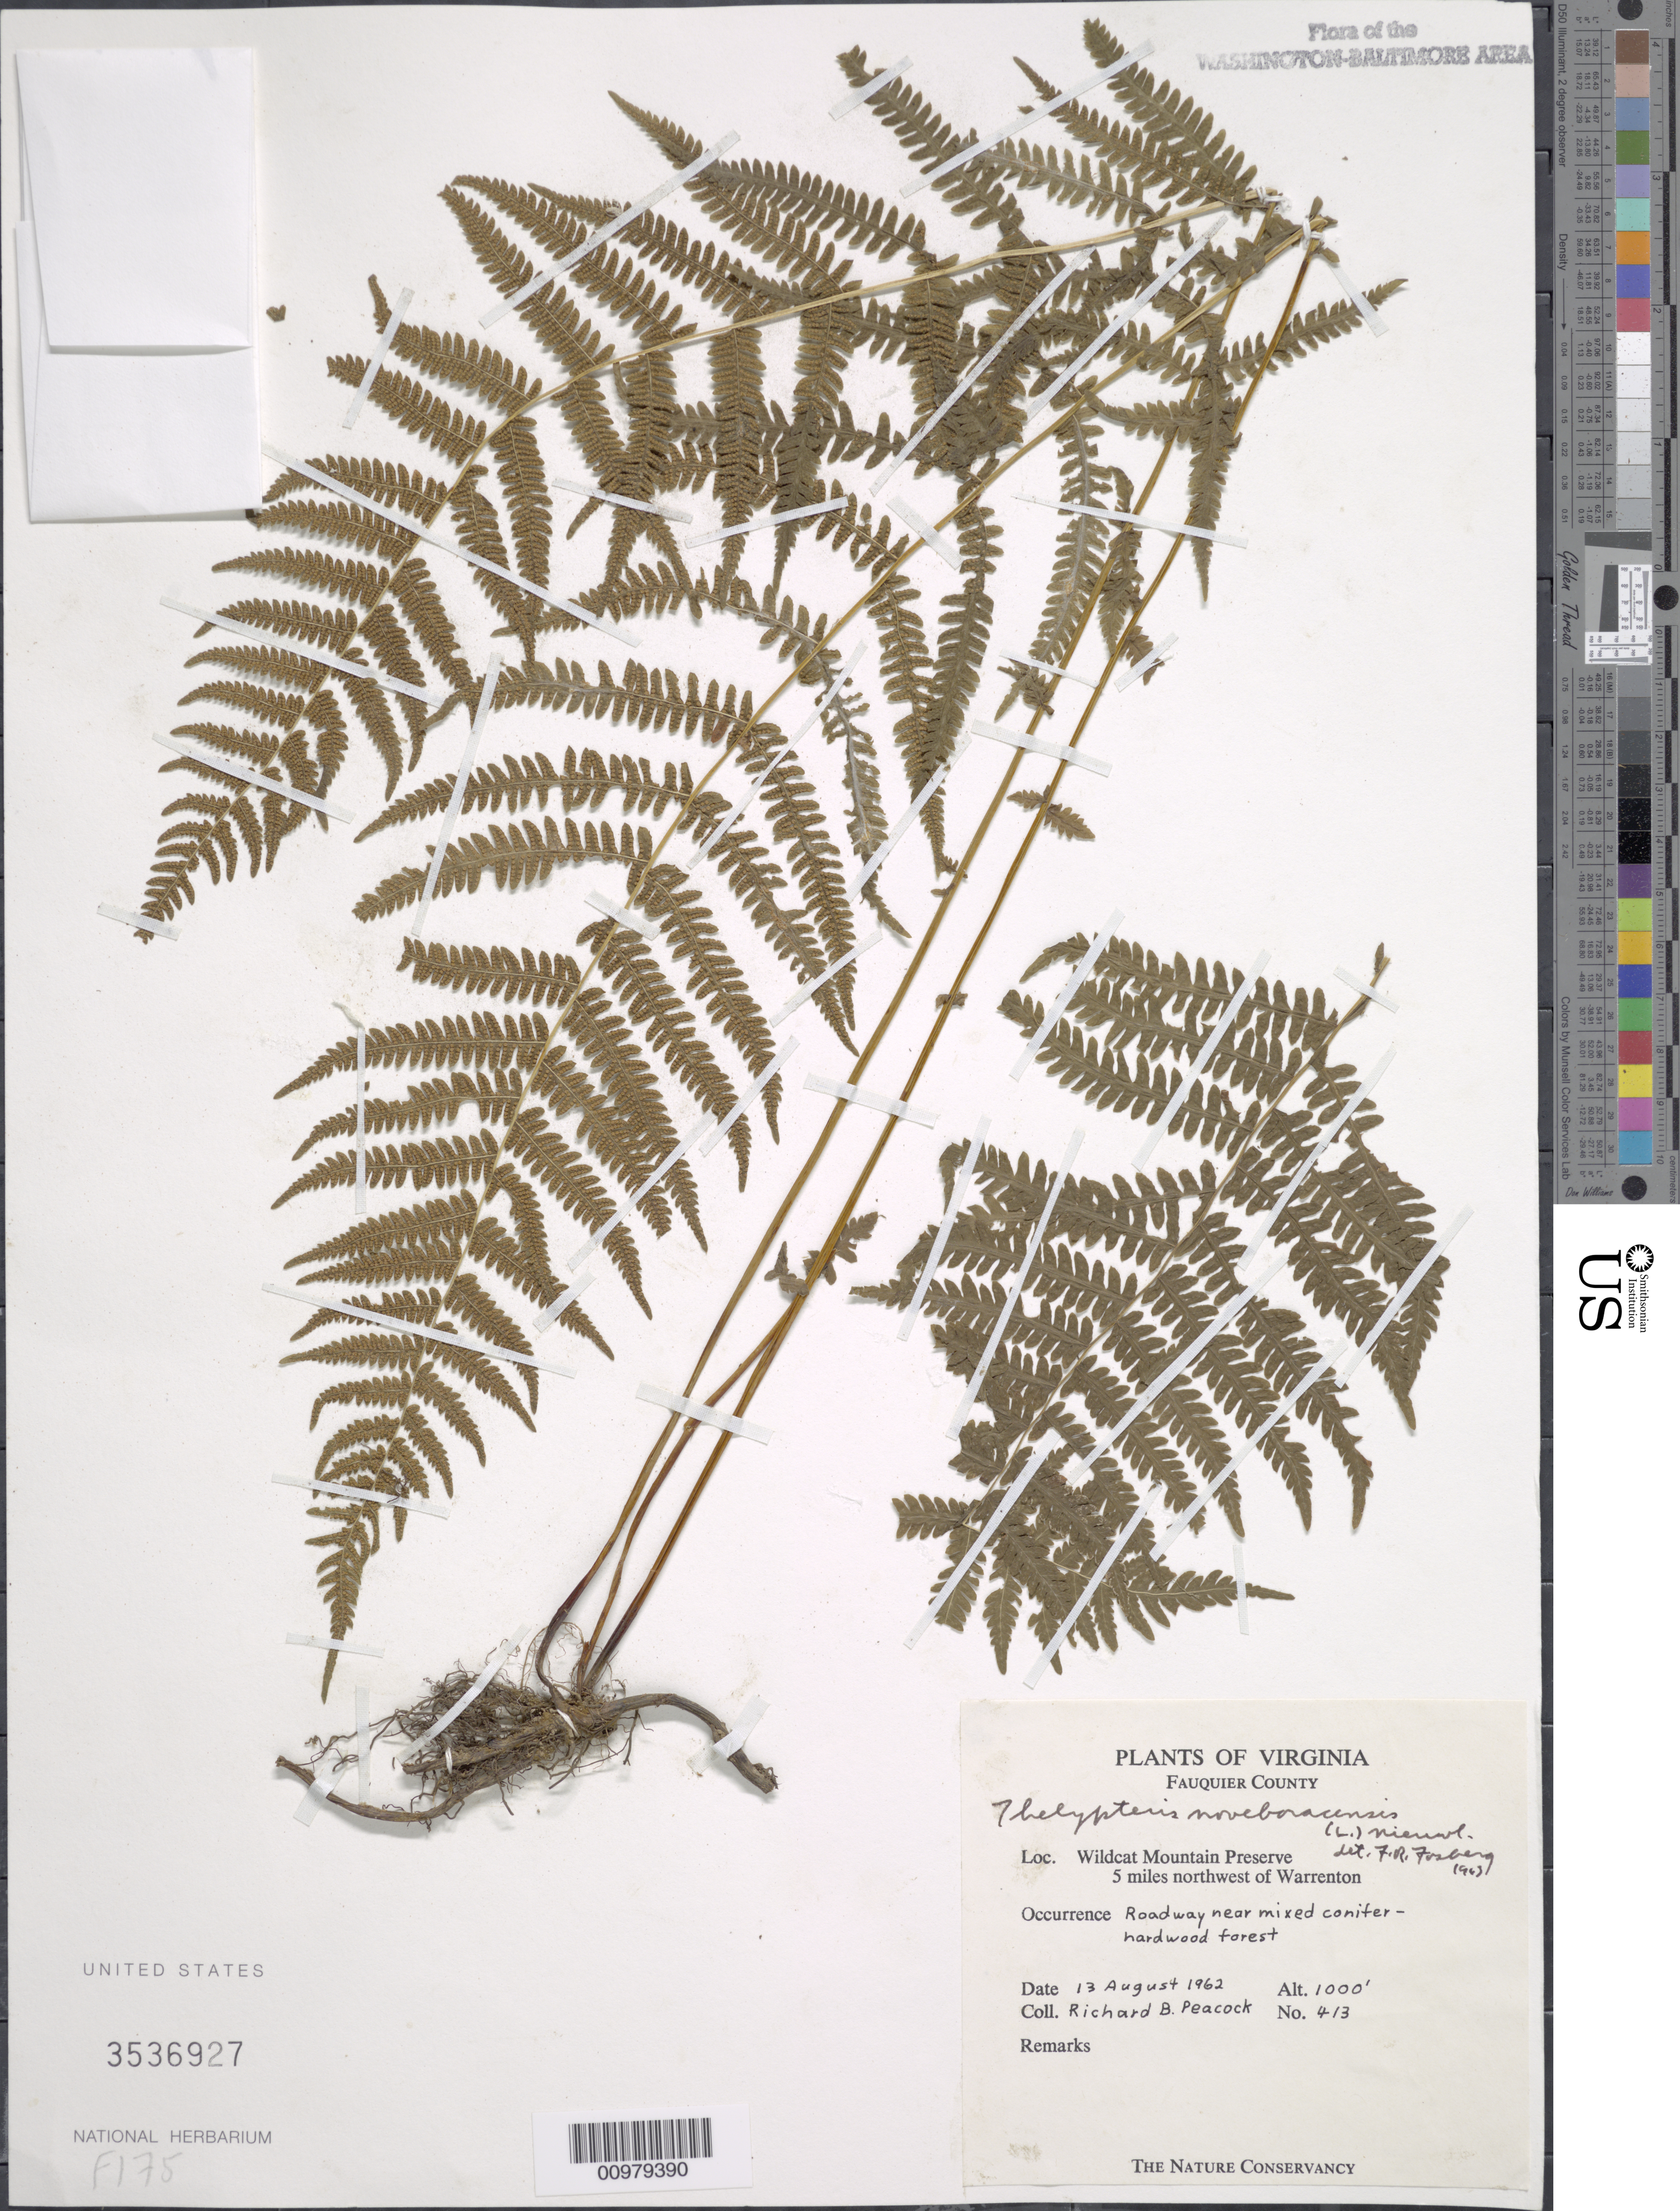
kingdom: Plantae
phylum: Tracheophyta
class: Polypodiopsida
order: Polypodiales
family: Thelypteridaceae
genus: Parathelypteris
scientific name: Parathelypteris noveboracensis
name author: (L.) Ching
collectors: R. Peacock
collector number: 413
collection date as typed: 13 Aug 1962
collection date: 1962-08-13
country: United States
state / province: Virginia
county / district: Fauquier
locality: Wildcat Mountain Preserve, 5 miles NW of Warrenton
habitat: roadway near mixed conifer-hardwood forest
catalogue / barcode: US 3536927